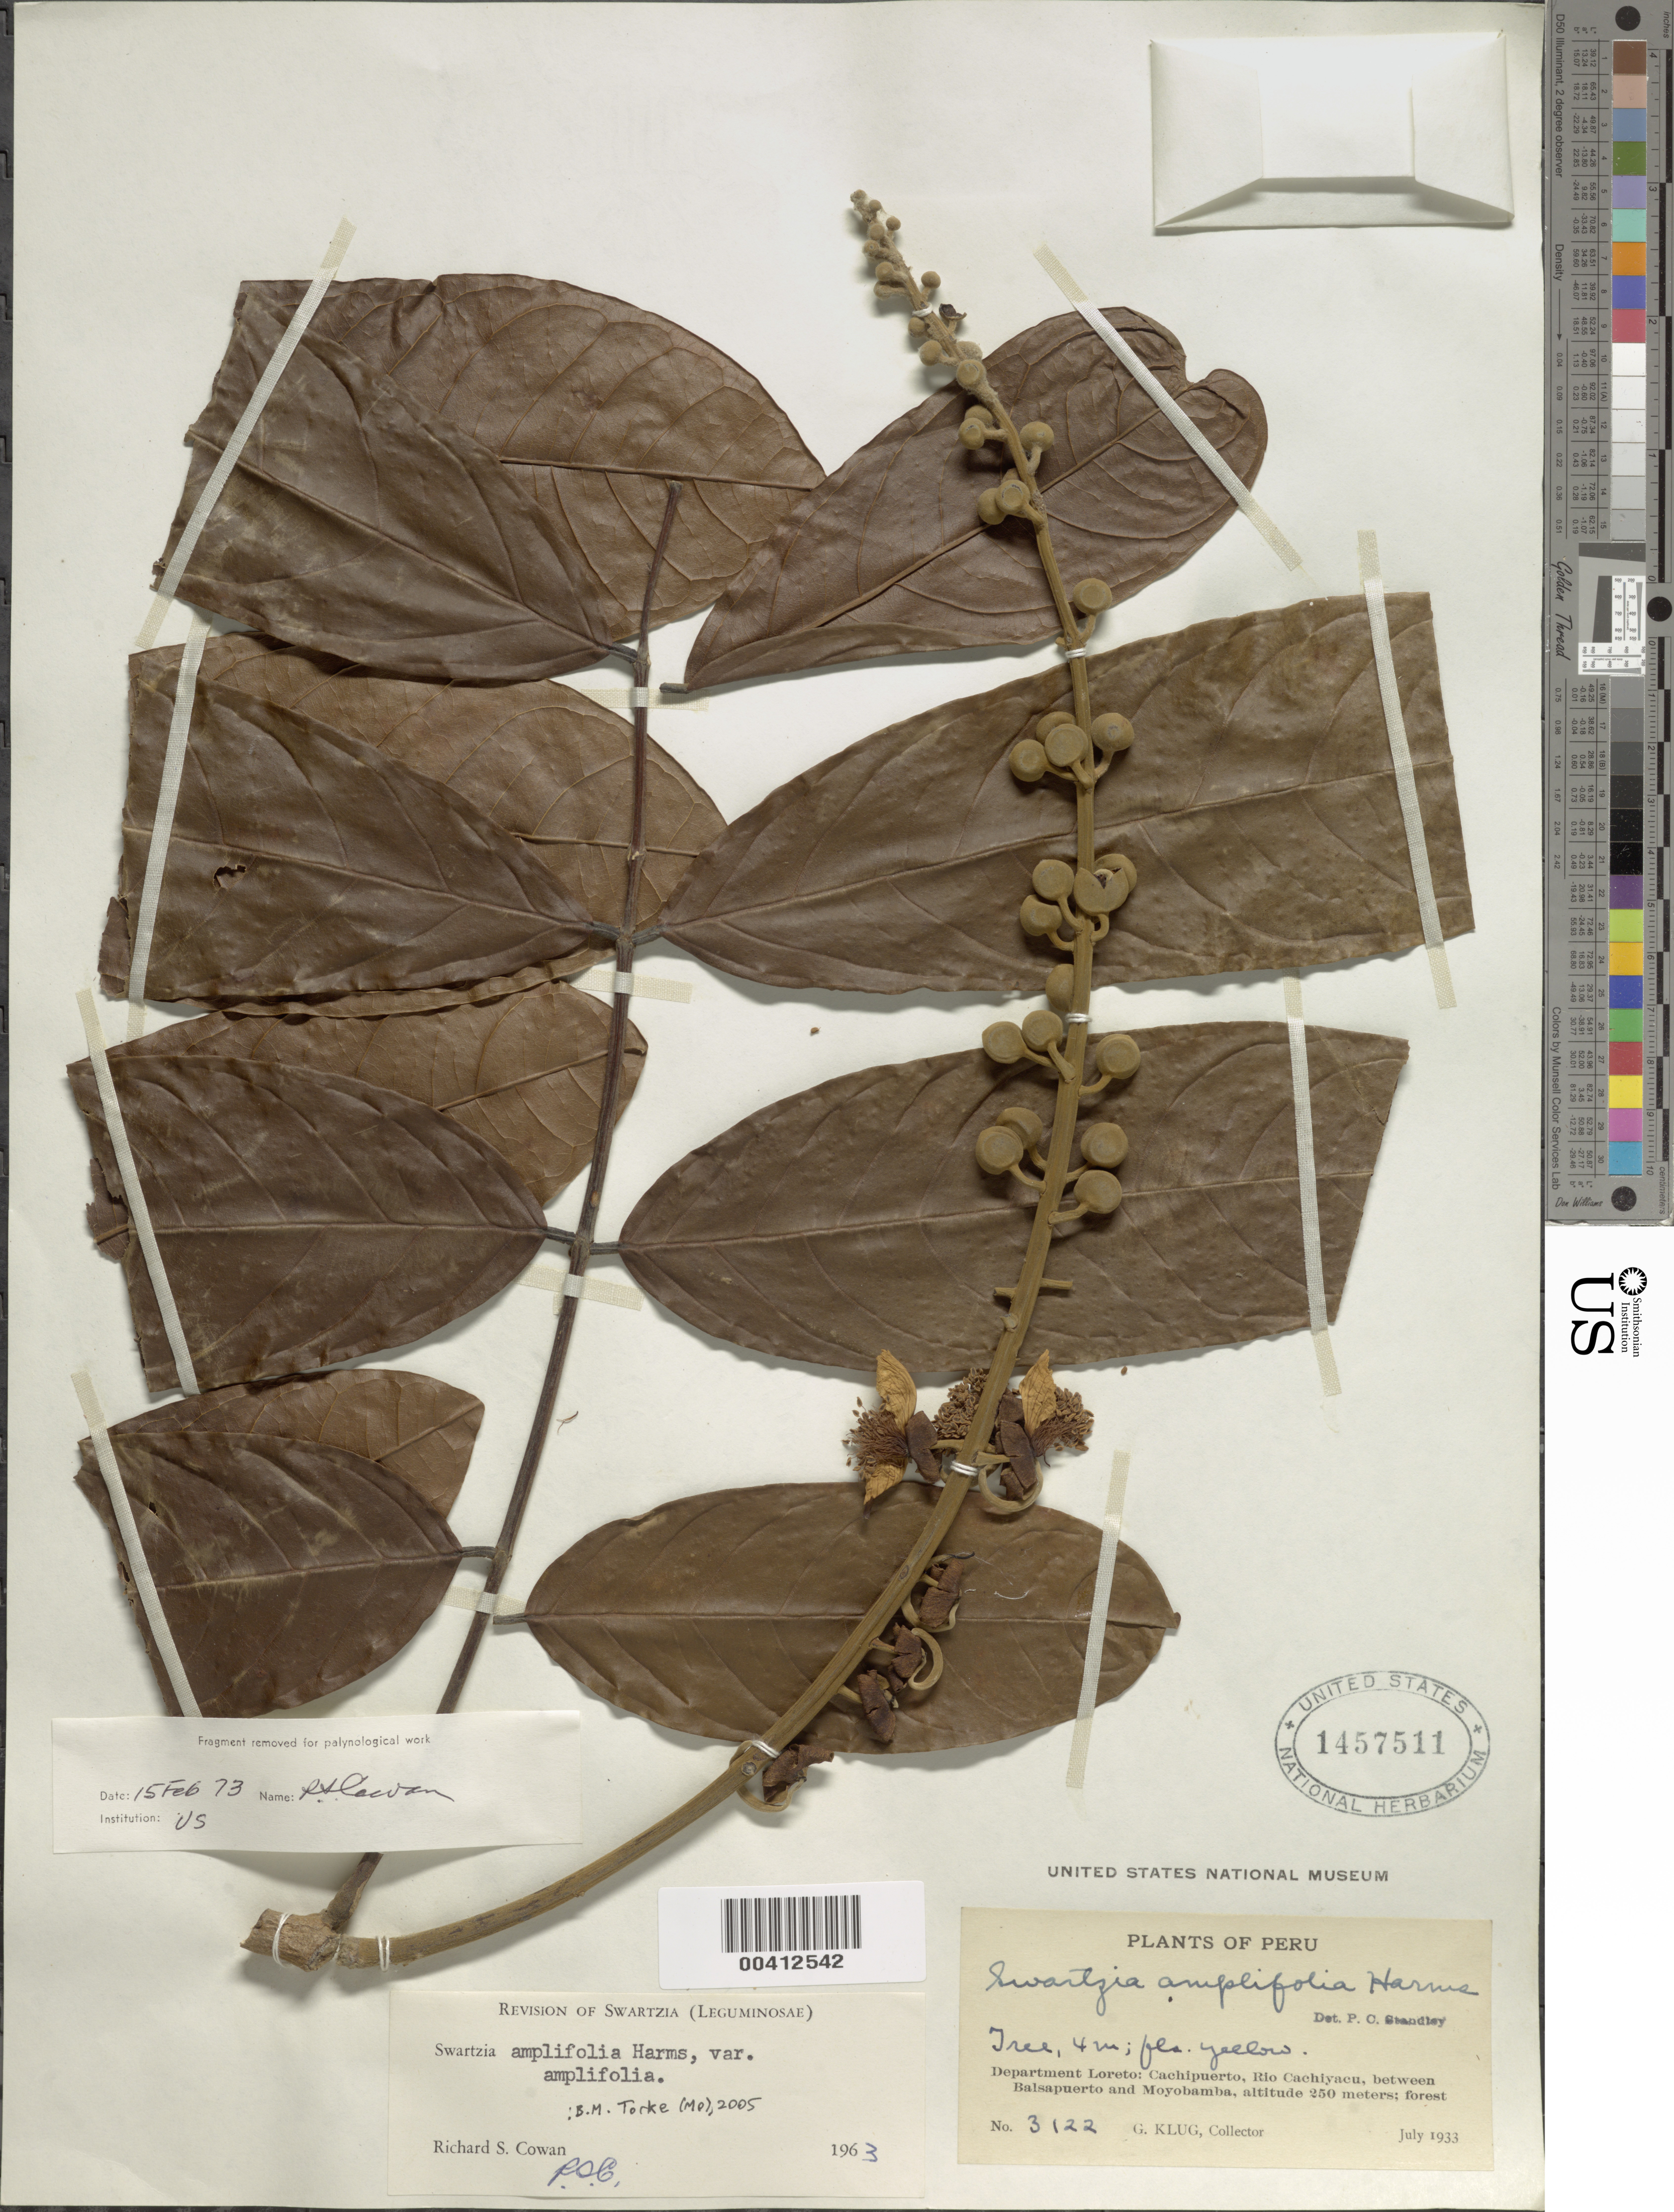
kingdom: Plantae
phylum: Tracheophyta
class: Magnoliopsida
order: Fabales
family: Fabaceae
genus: Swartzia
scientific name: Swartzia amplifolia var. amplifolia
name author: Harms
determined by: Cowan, R. S.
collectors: G. Klug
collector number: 3122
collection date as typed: Jul 1933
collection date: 1933-07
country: Peru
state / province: Loreto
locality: Cachipuerto, rio cachiyacu, between balsapuerto and moyobamba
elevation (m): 250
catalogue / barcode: US 1457511